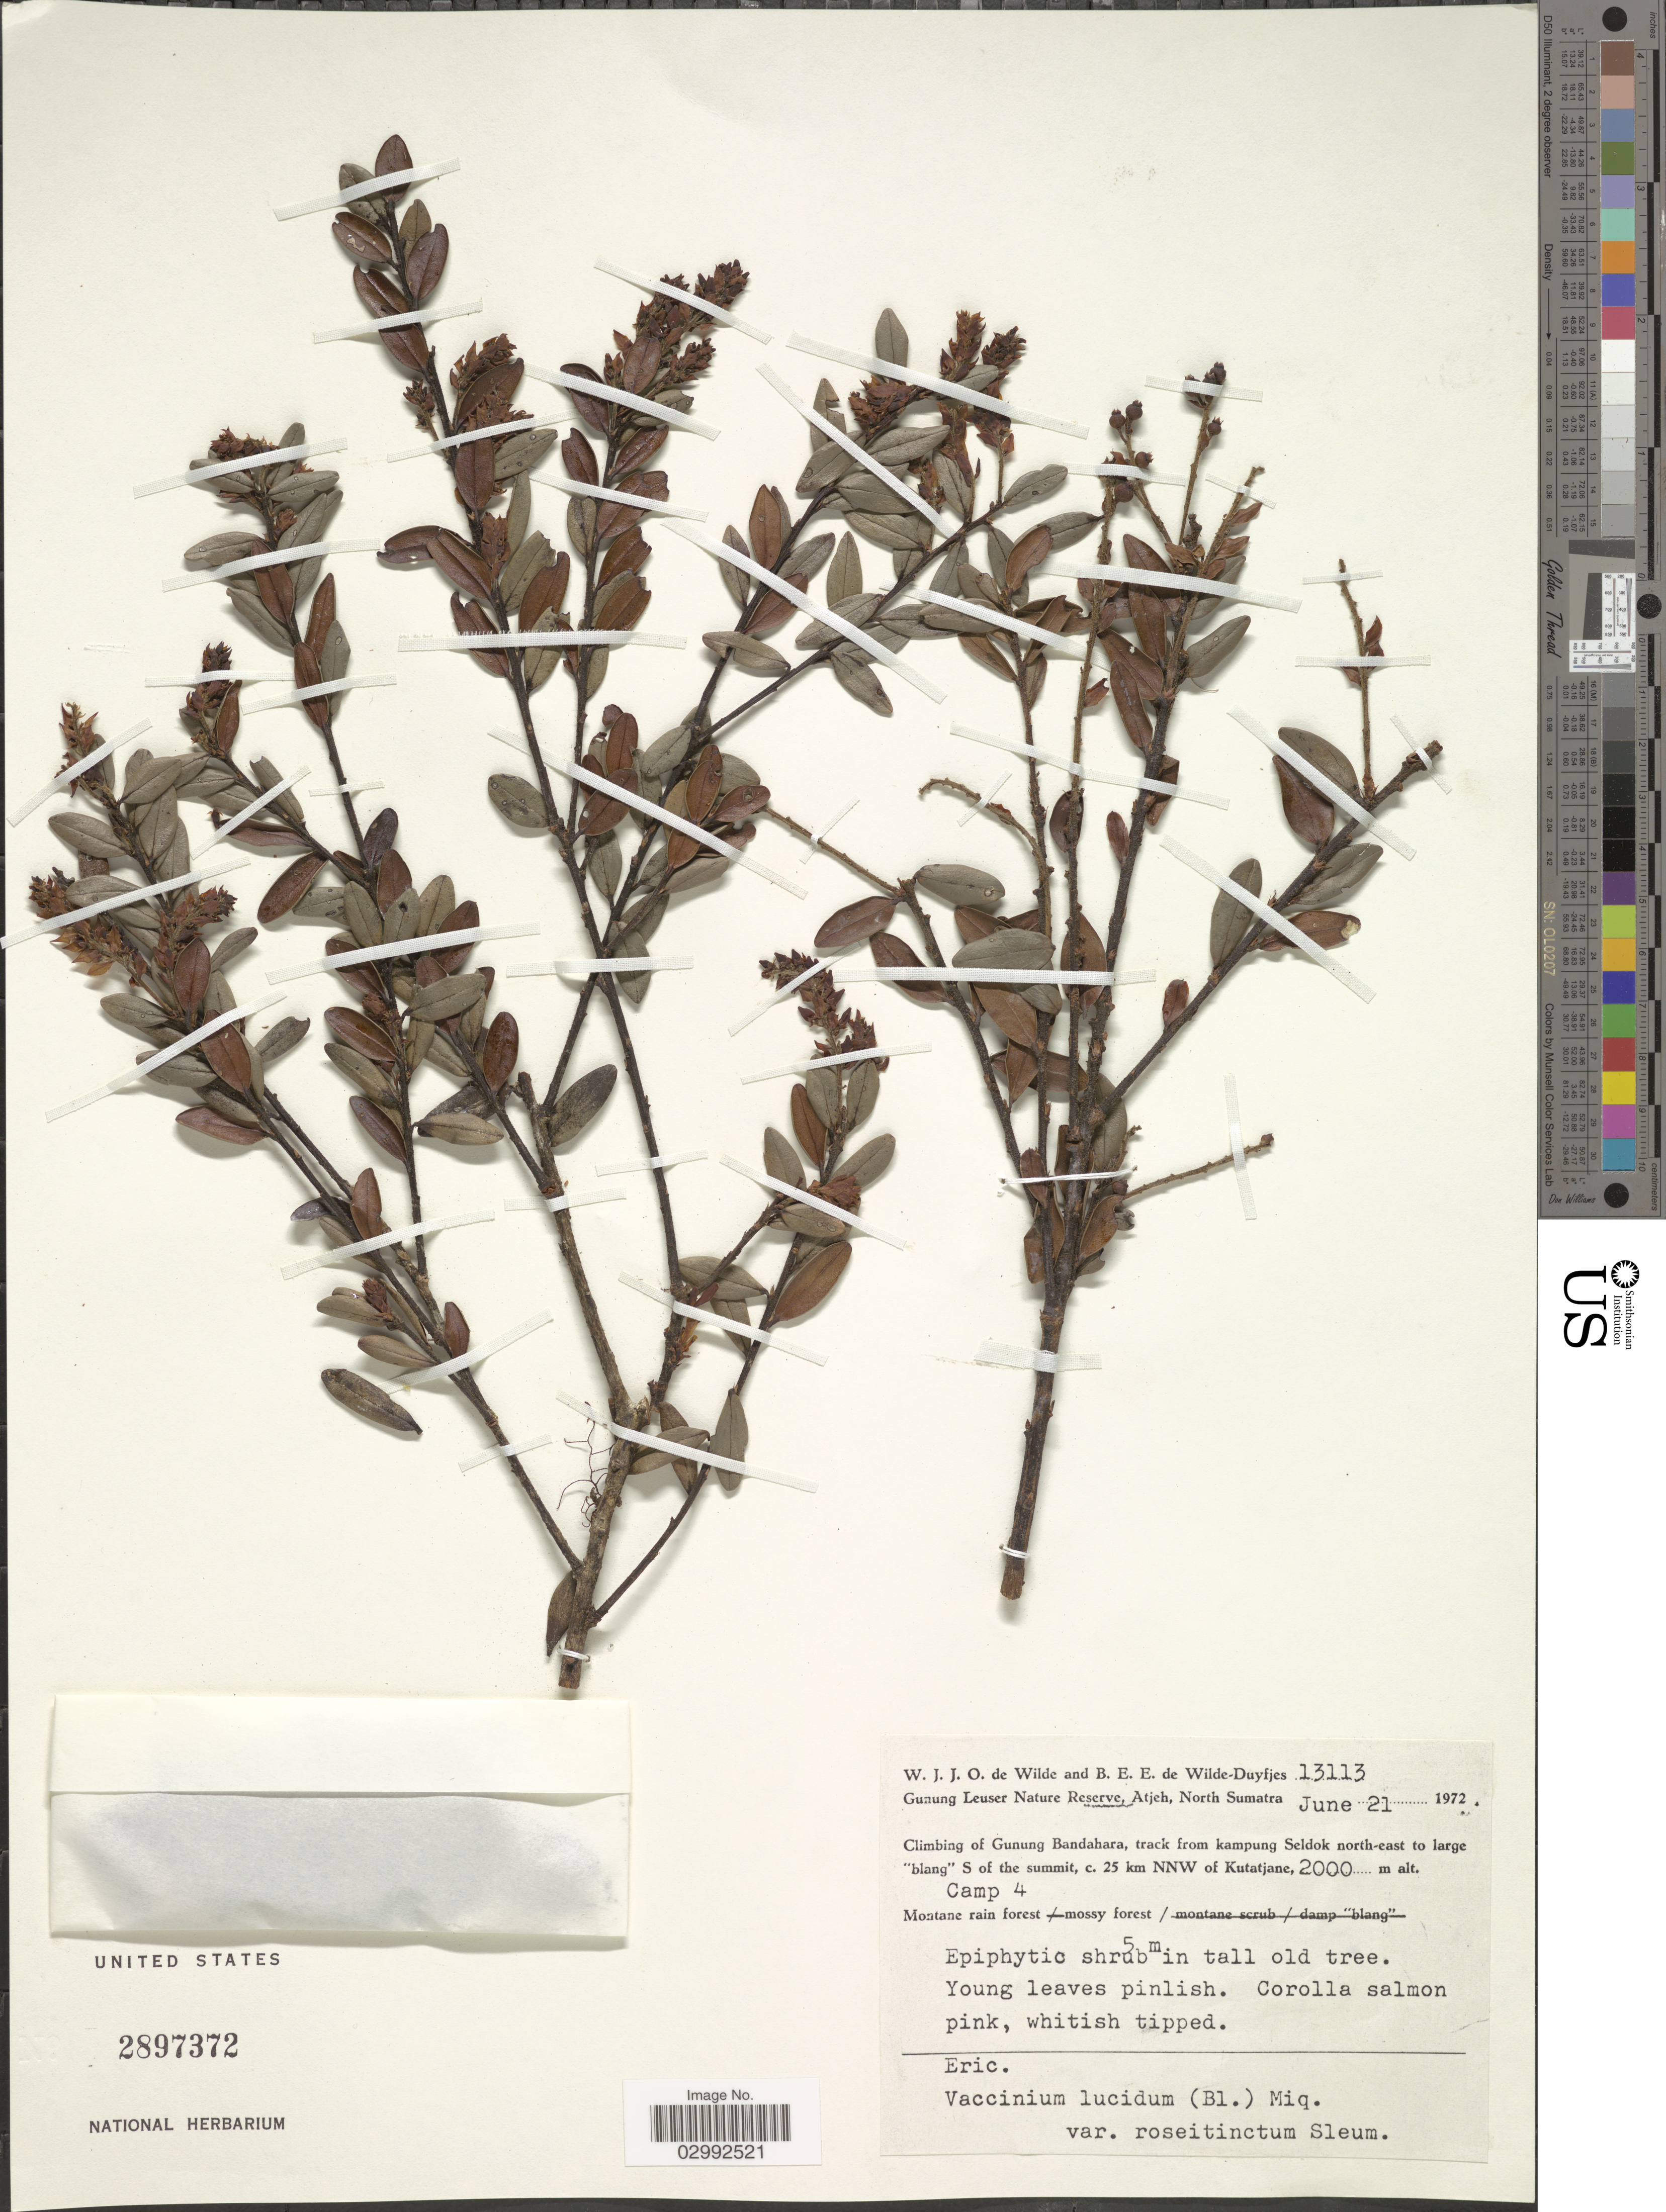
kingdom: Plantae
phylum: Tracheophyta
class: Magnoliopsida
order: Ericales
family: Ericaceae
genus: Vaccinium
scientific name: Vaccinium lucidum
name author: Miq.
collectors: W. J. de Wilde & B. E. de Wilde-Duyfjes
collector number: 13113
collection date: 1972-06-21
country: Indonesia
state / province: Sumatra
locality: Gunung Leuser Nature Reserve, Atjeh, North Sumatra, Climbing of Gunung Bandahara, track from kampung Seldok north-east to large "blang" S of the summit, c. 25 km NNW of Kutatjane, Camp 4.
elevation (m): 2000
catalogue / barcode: US 2897372